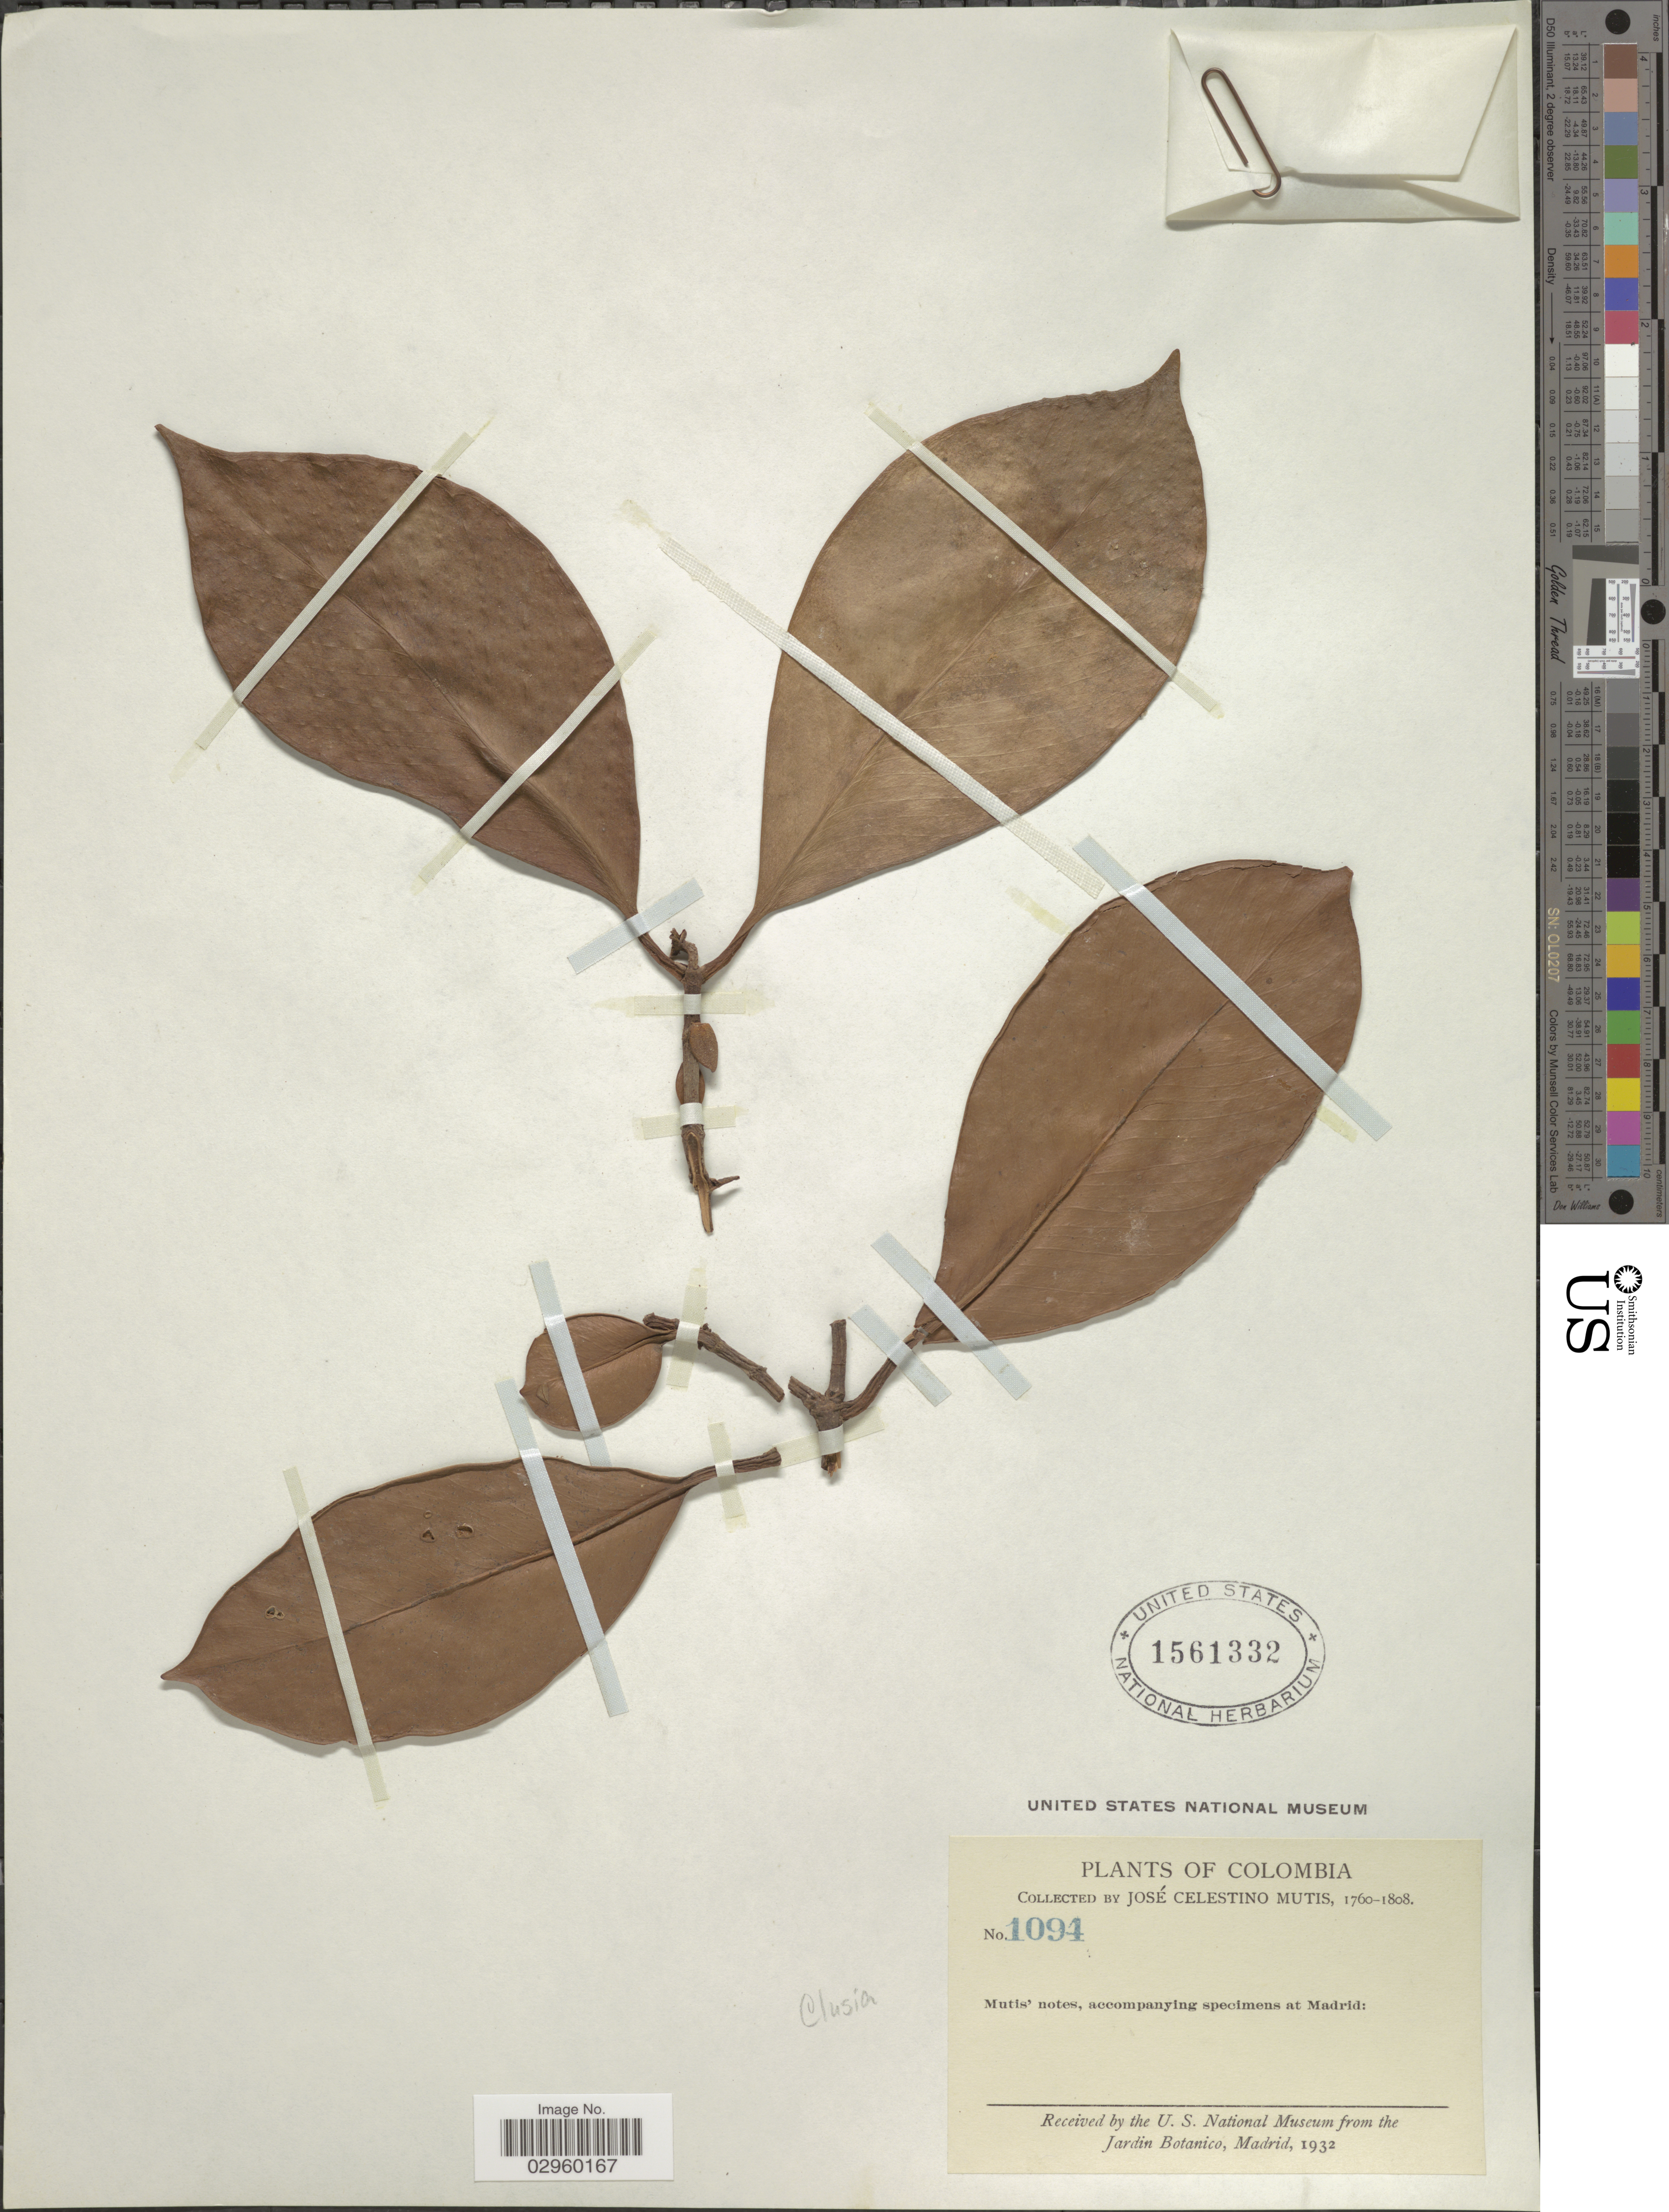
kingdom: Plantae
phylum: Tracheophyta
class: Magnoliopsida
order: Malpighiales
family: Clusiaceae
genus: Clusia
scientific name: Clusia sp.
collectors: J. C. B. Mutis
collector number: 1094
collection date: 1760/1808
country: Colombia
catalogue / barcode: US 1561332